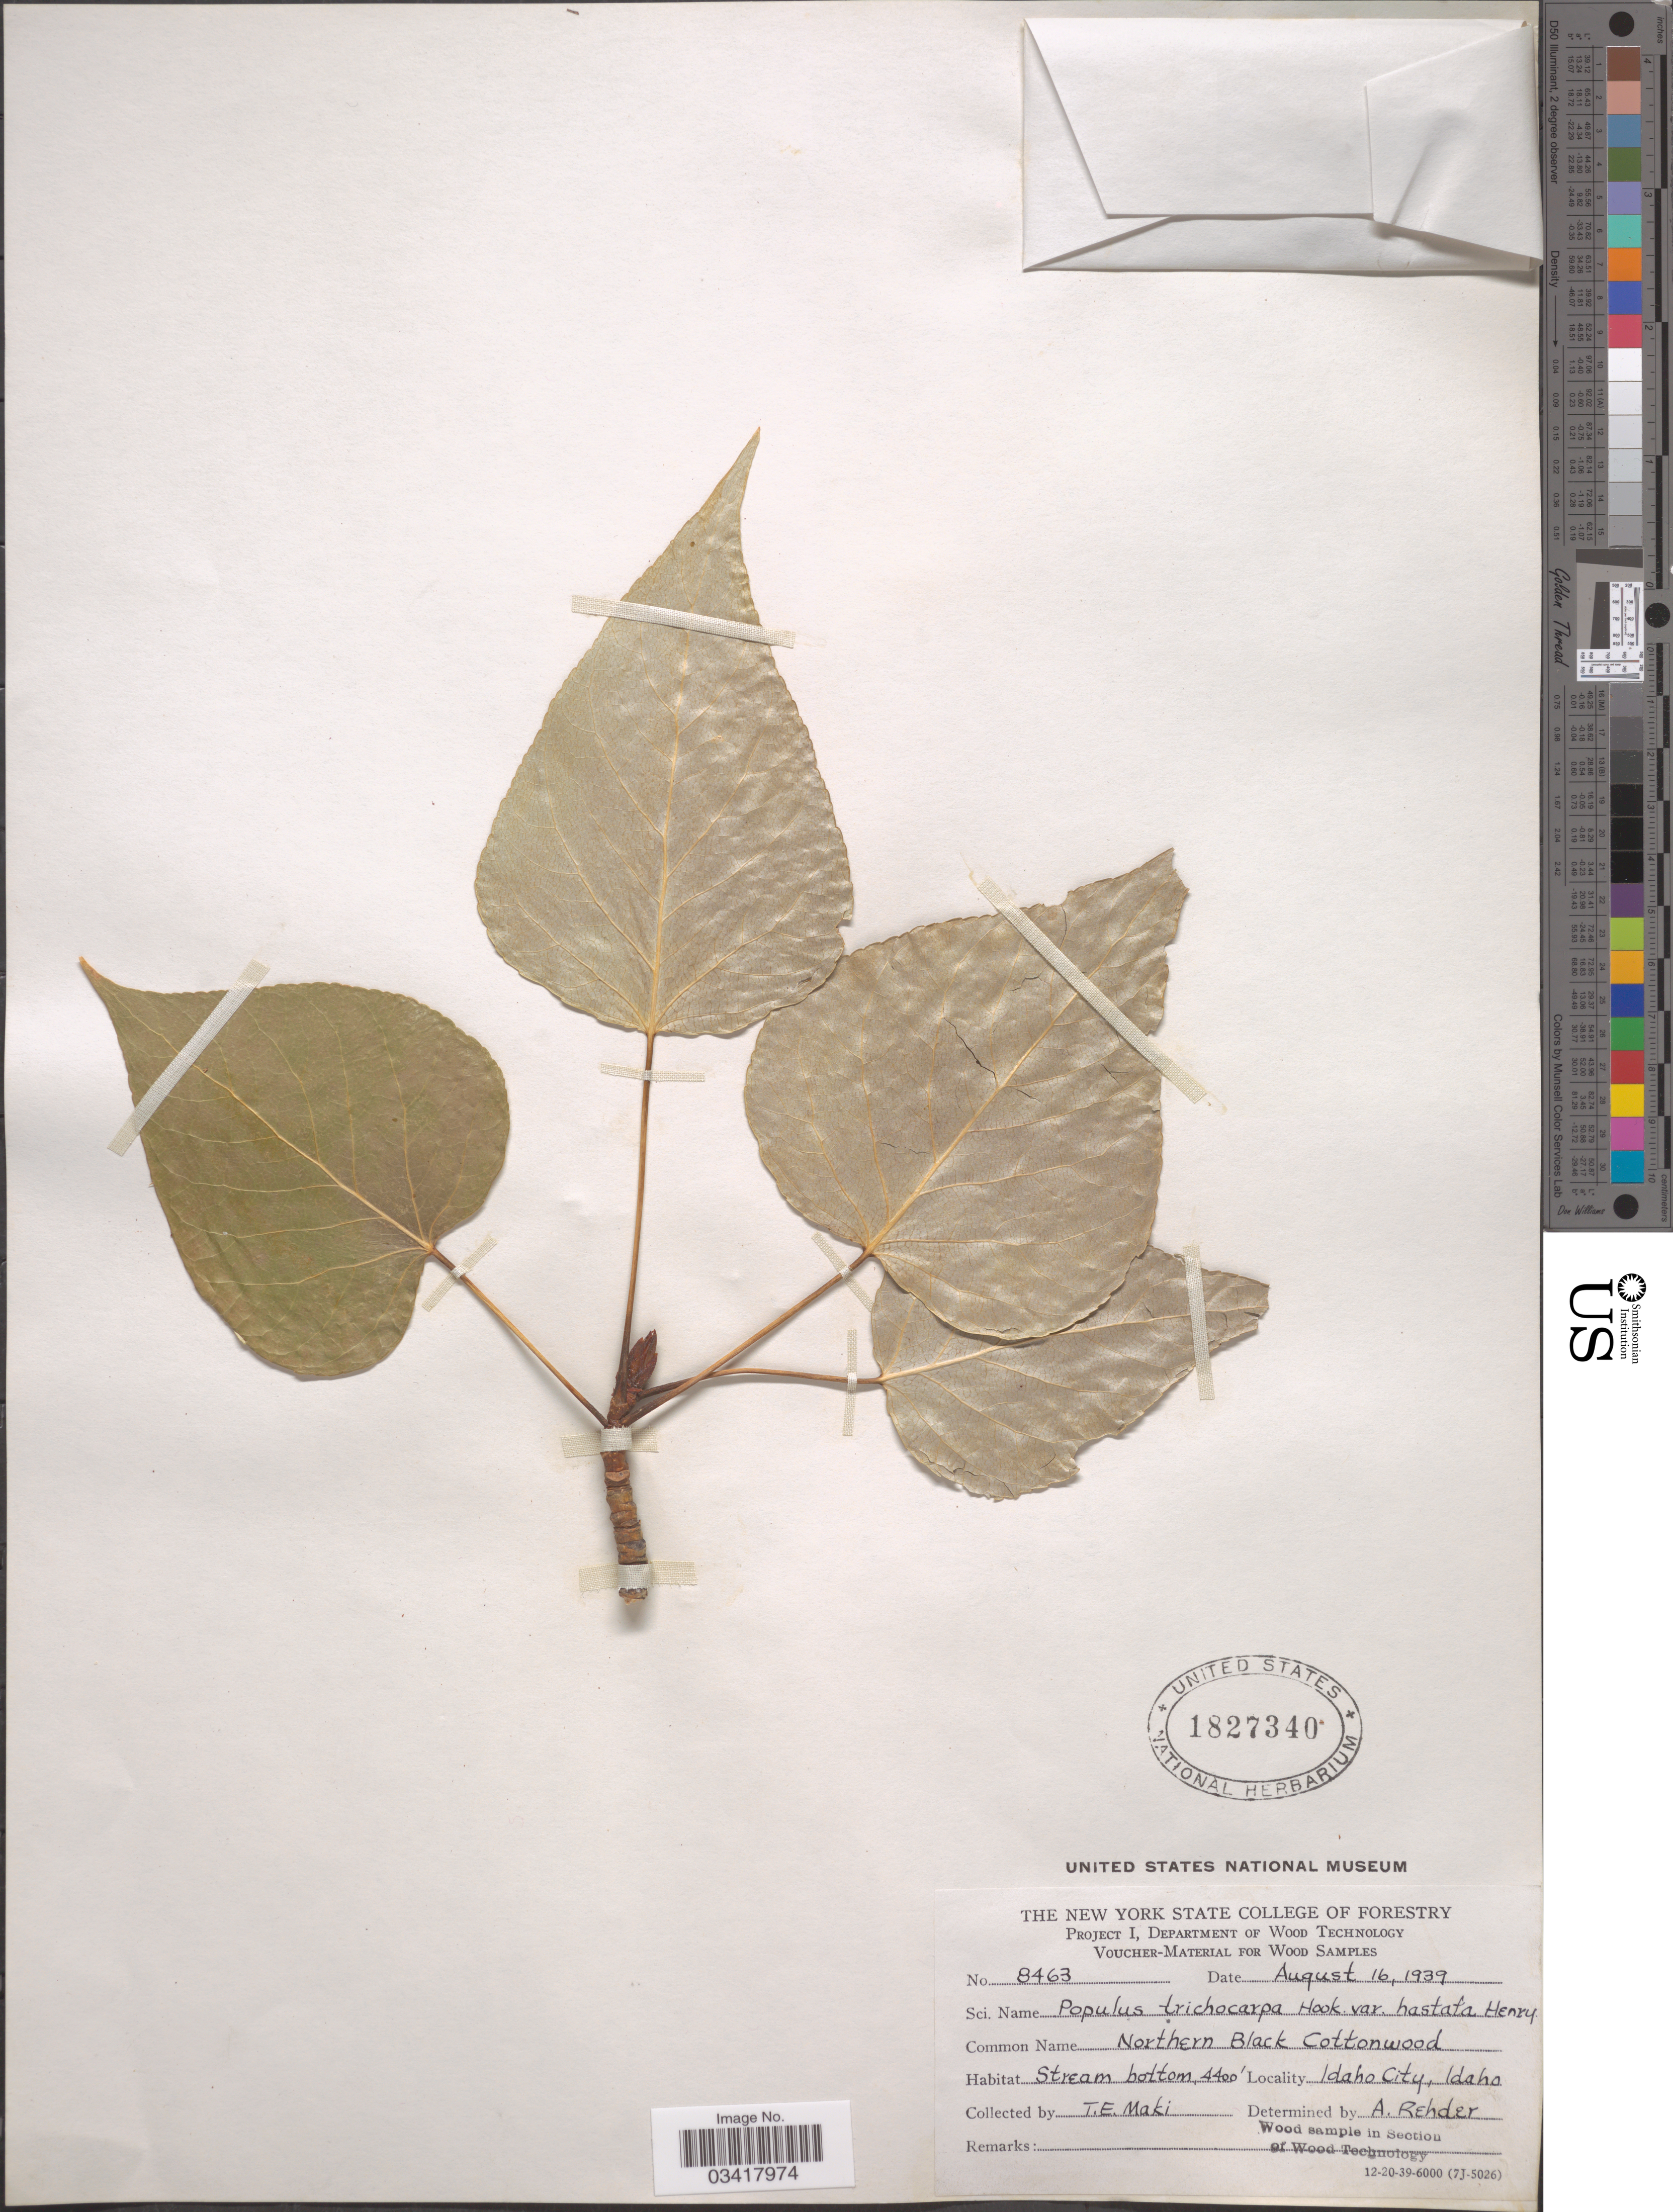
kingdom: Plantae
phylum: Tracheophyta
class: Magnoliopsida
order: Malpighiales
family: Salicaceae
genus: Populus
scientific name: Populus trichocarpa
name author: Torr. & A. Gray ex W. Hook.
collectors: T. Maki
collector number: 8463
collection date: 1939-08-16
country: United States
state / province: Idaho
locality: Idaho City.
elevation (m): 1341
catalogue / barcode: US 1827340